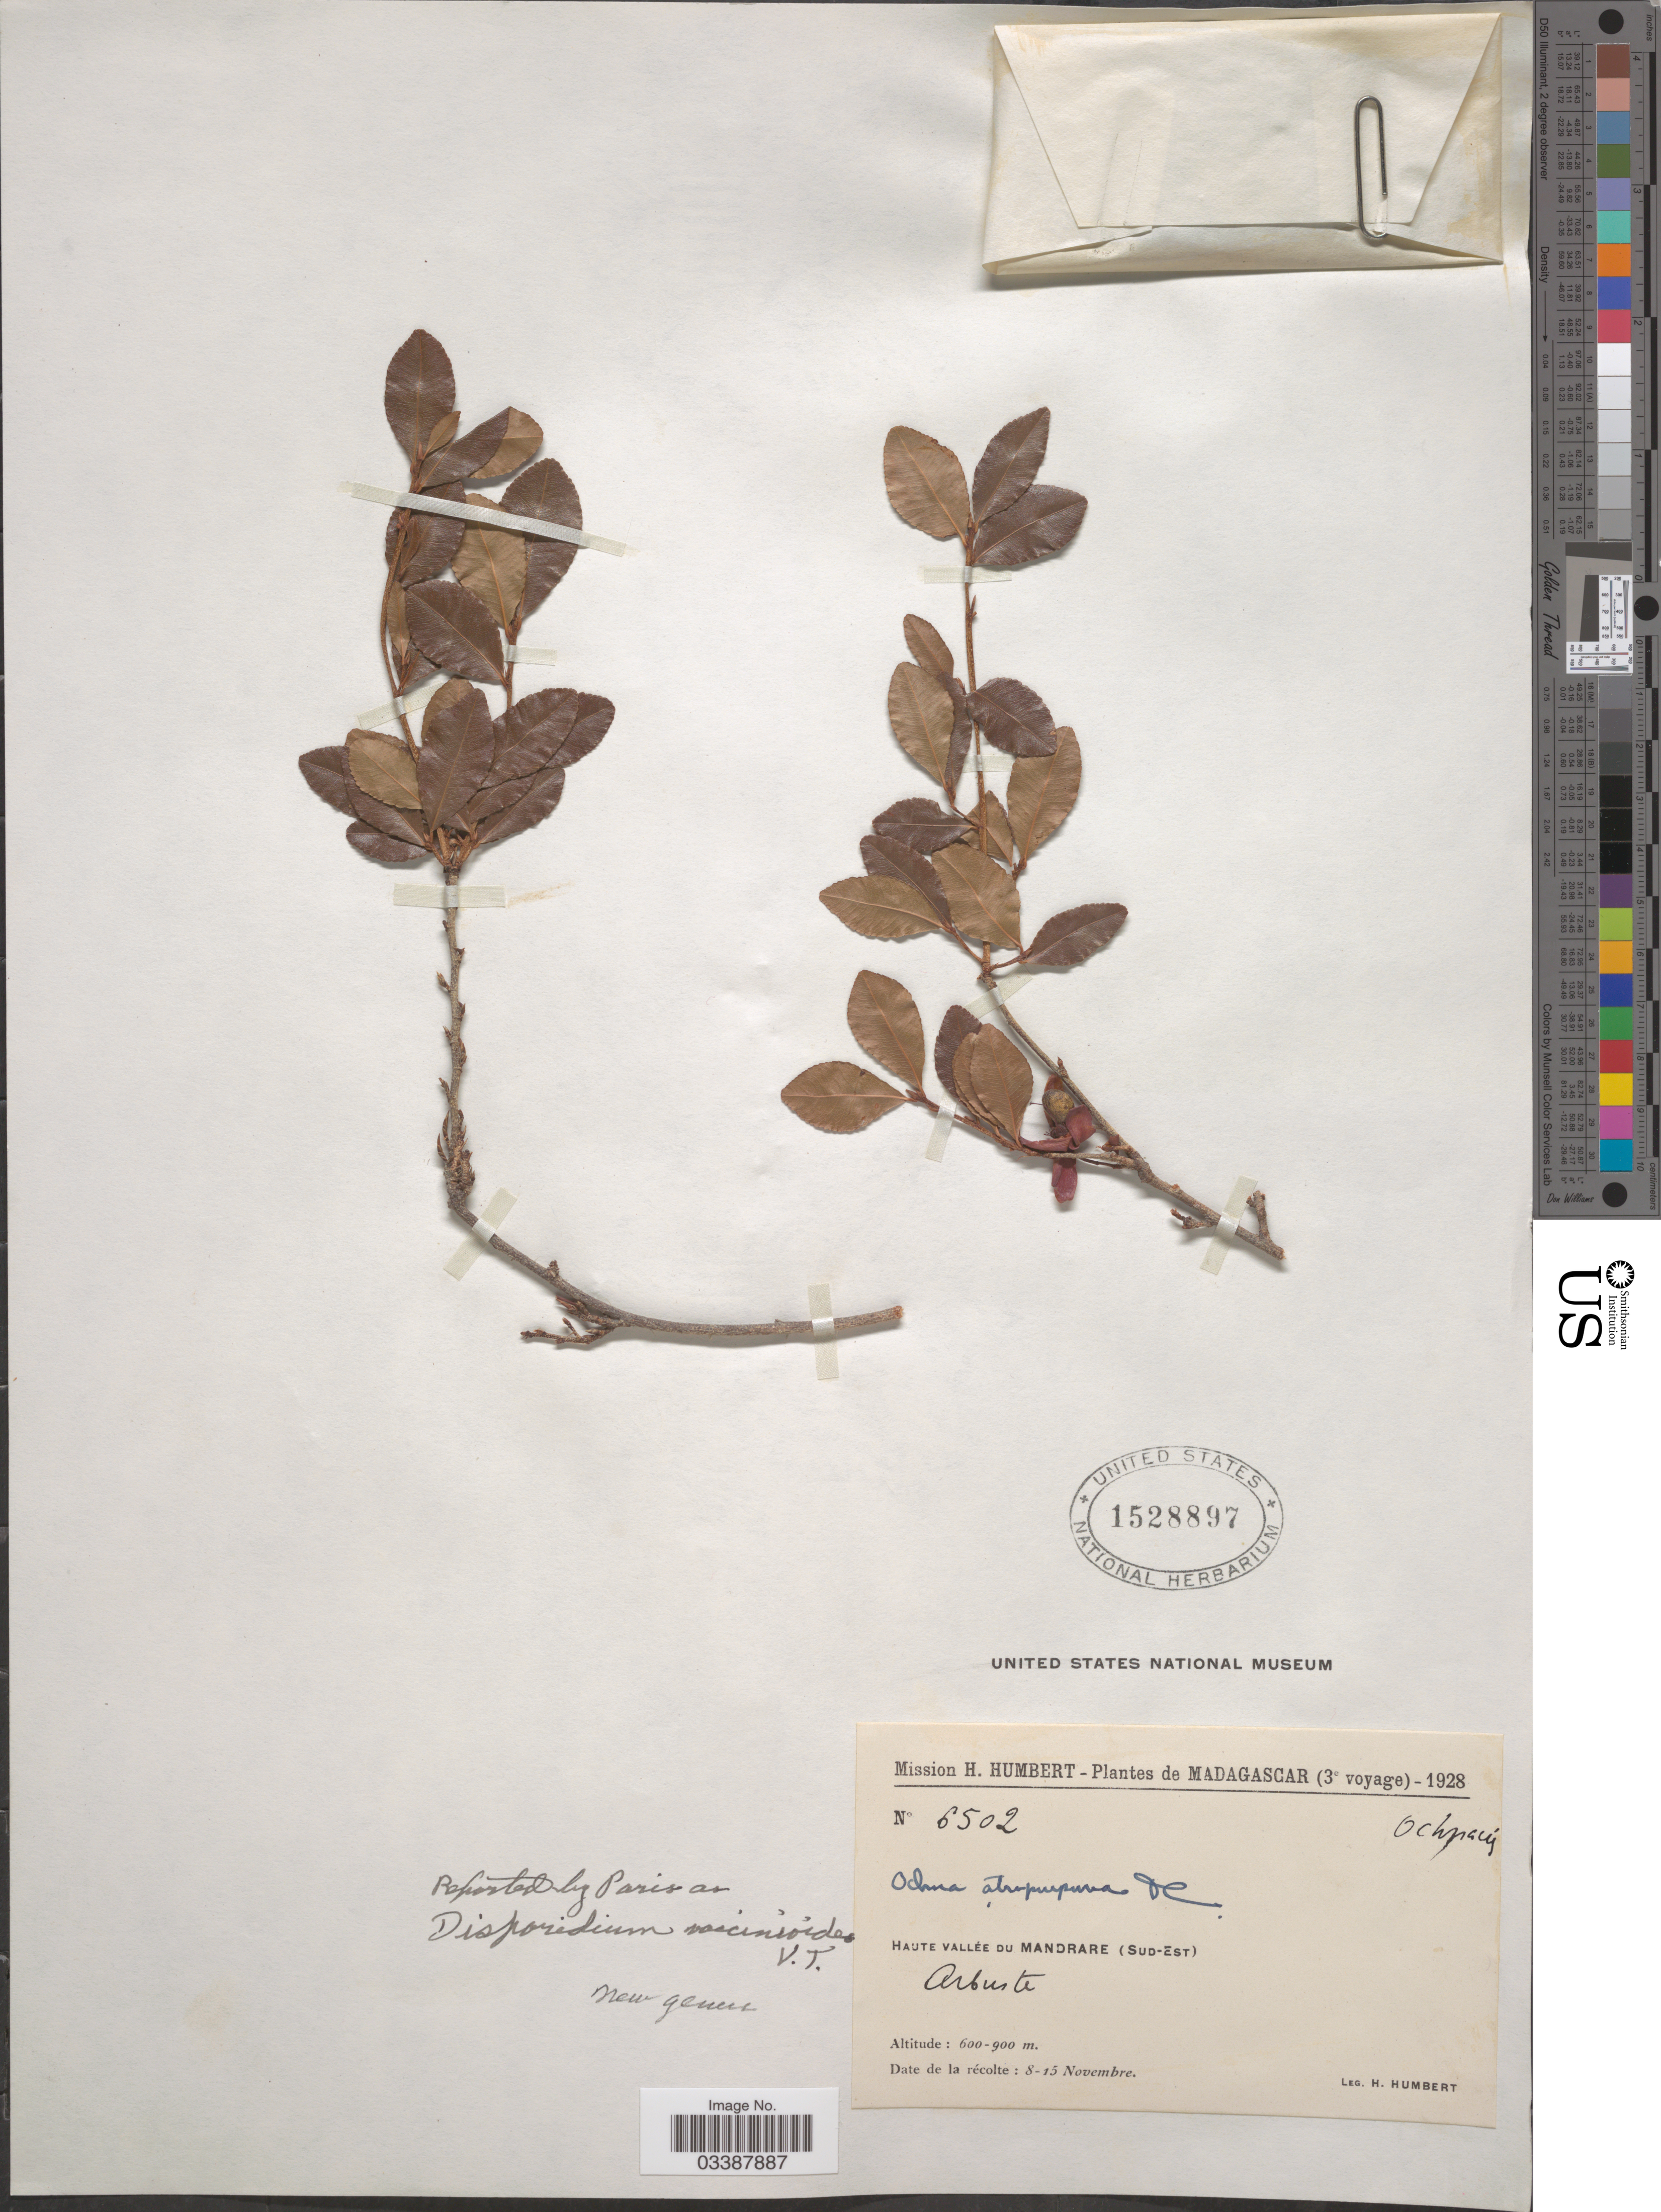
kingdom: Plantae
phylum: Tracheophyta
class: Magnoliopsida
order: Malpighiales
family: Ochnaceae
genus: Ochna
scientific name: Ochna atropurpurea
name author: DC.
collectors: H. Humbert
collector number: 6502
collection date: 1928-11-08/1928-11-15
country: Madagascar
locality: Haute Vallée du Mandrare (Sud-Est).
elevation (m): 600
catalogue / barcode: US 1528897